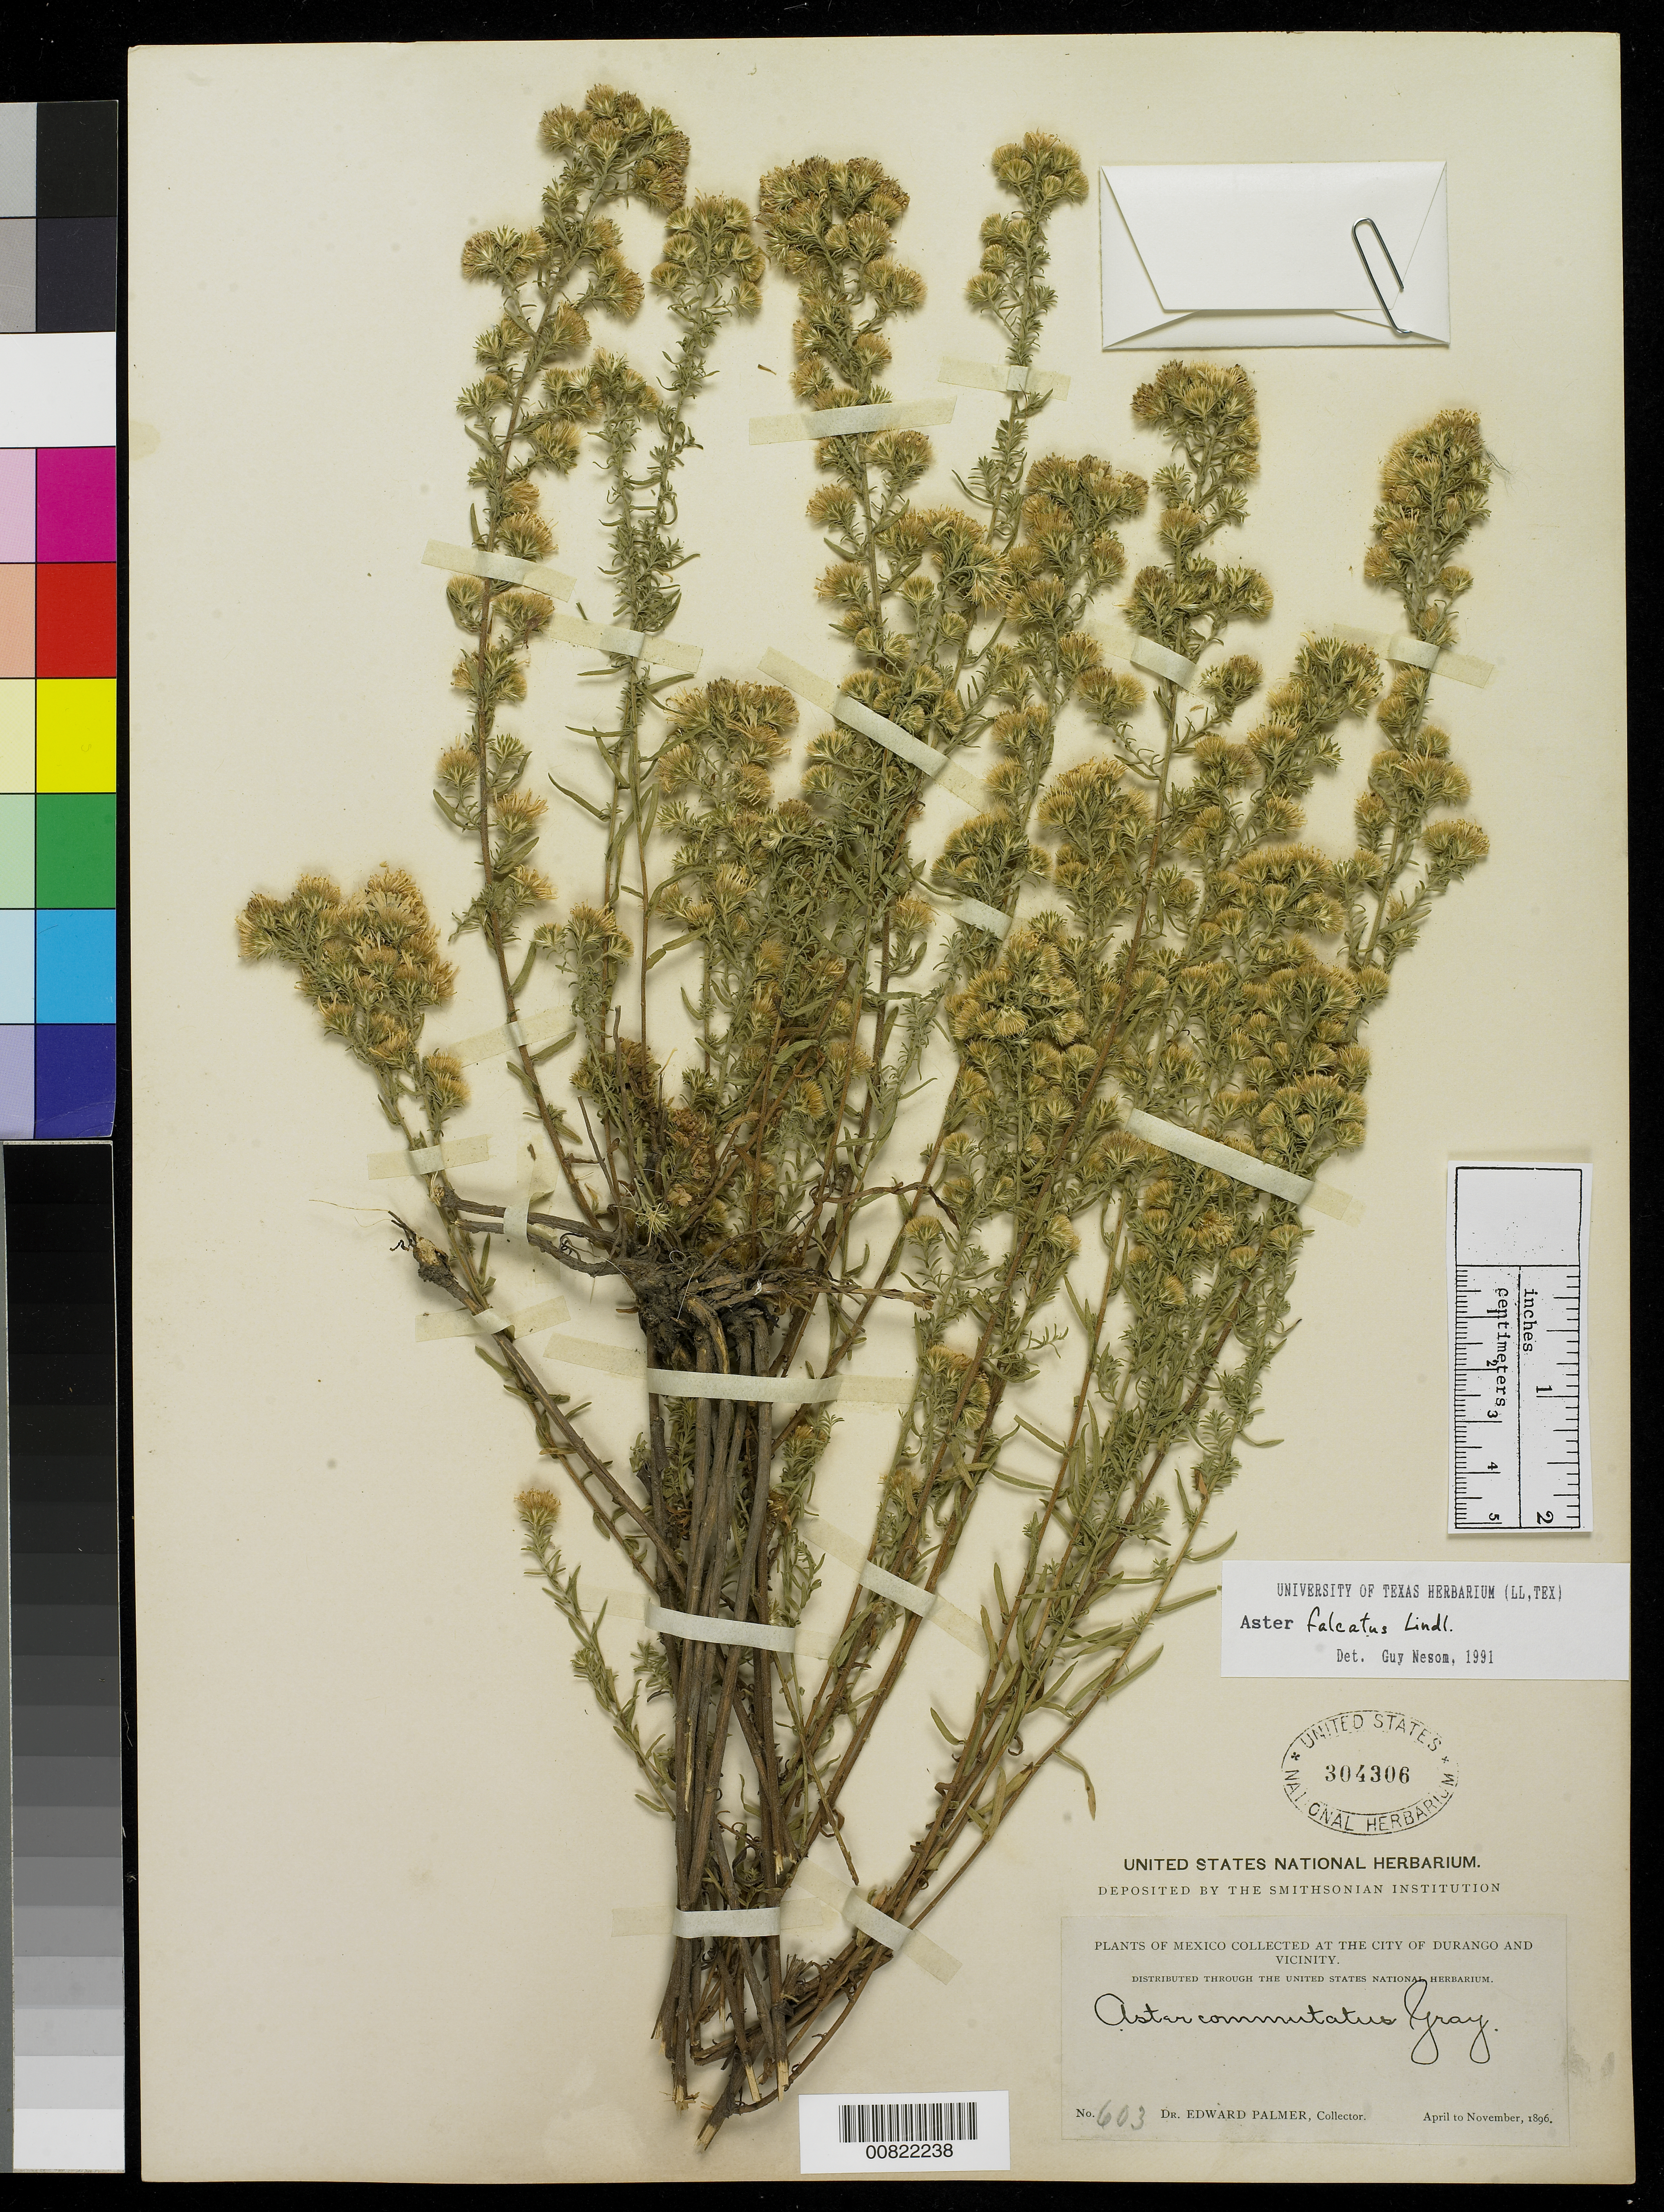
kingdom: Plantae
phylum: Tracheophyta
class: Magnoliopsida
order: Asterales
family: Asteraceae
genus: Symphyotrichum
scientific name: Symphyotrichum falcatum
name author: (Lindl. ex Lindl.) G.L. Nesom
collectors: E. Palmer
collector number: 603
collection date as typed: Apr 1896 to -- Nov 1896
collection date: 1896-04/1896-11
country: Mexico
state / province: Durango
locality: City of Durango and vicinity.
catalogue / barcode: US 304306